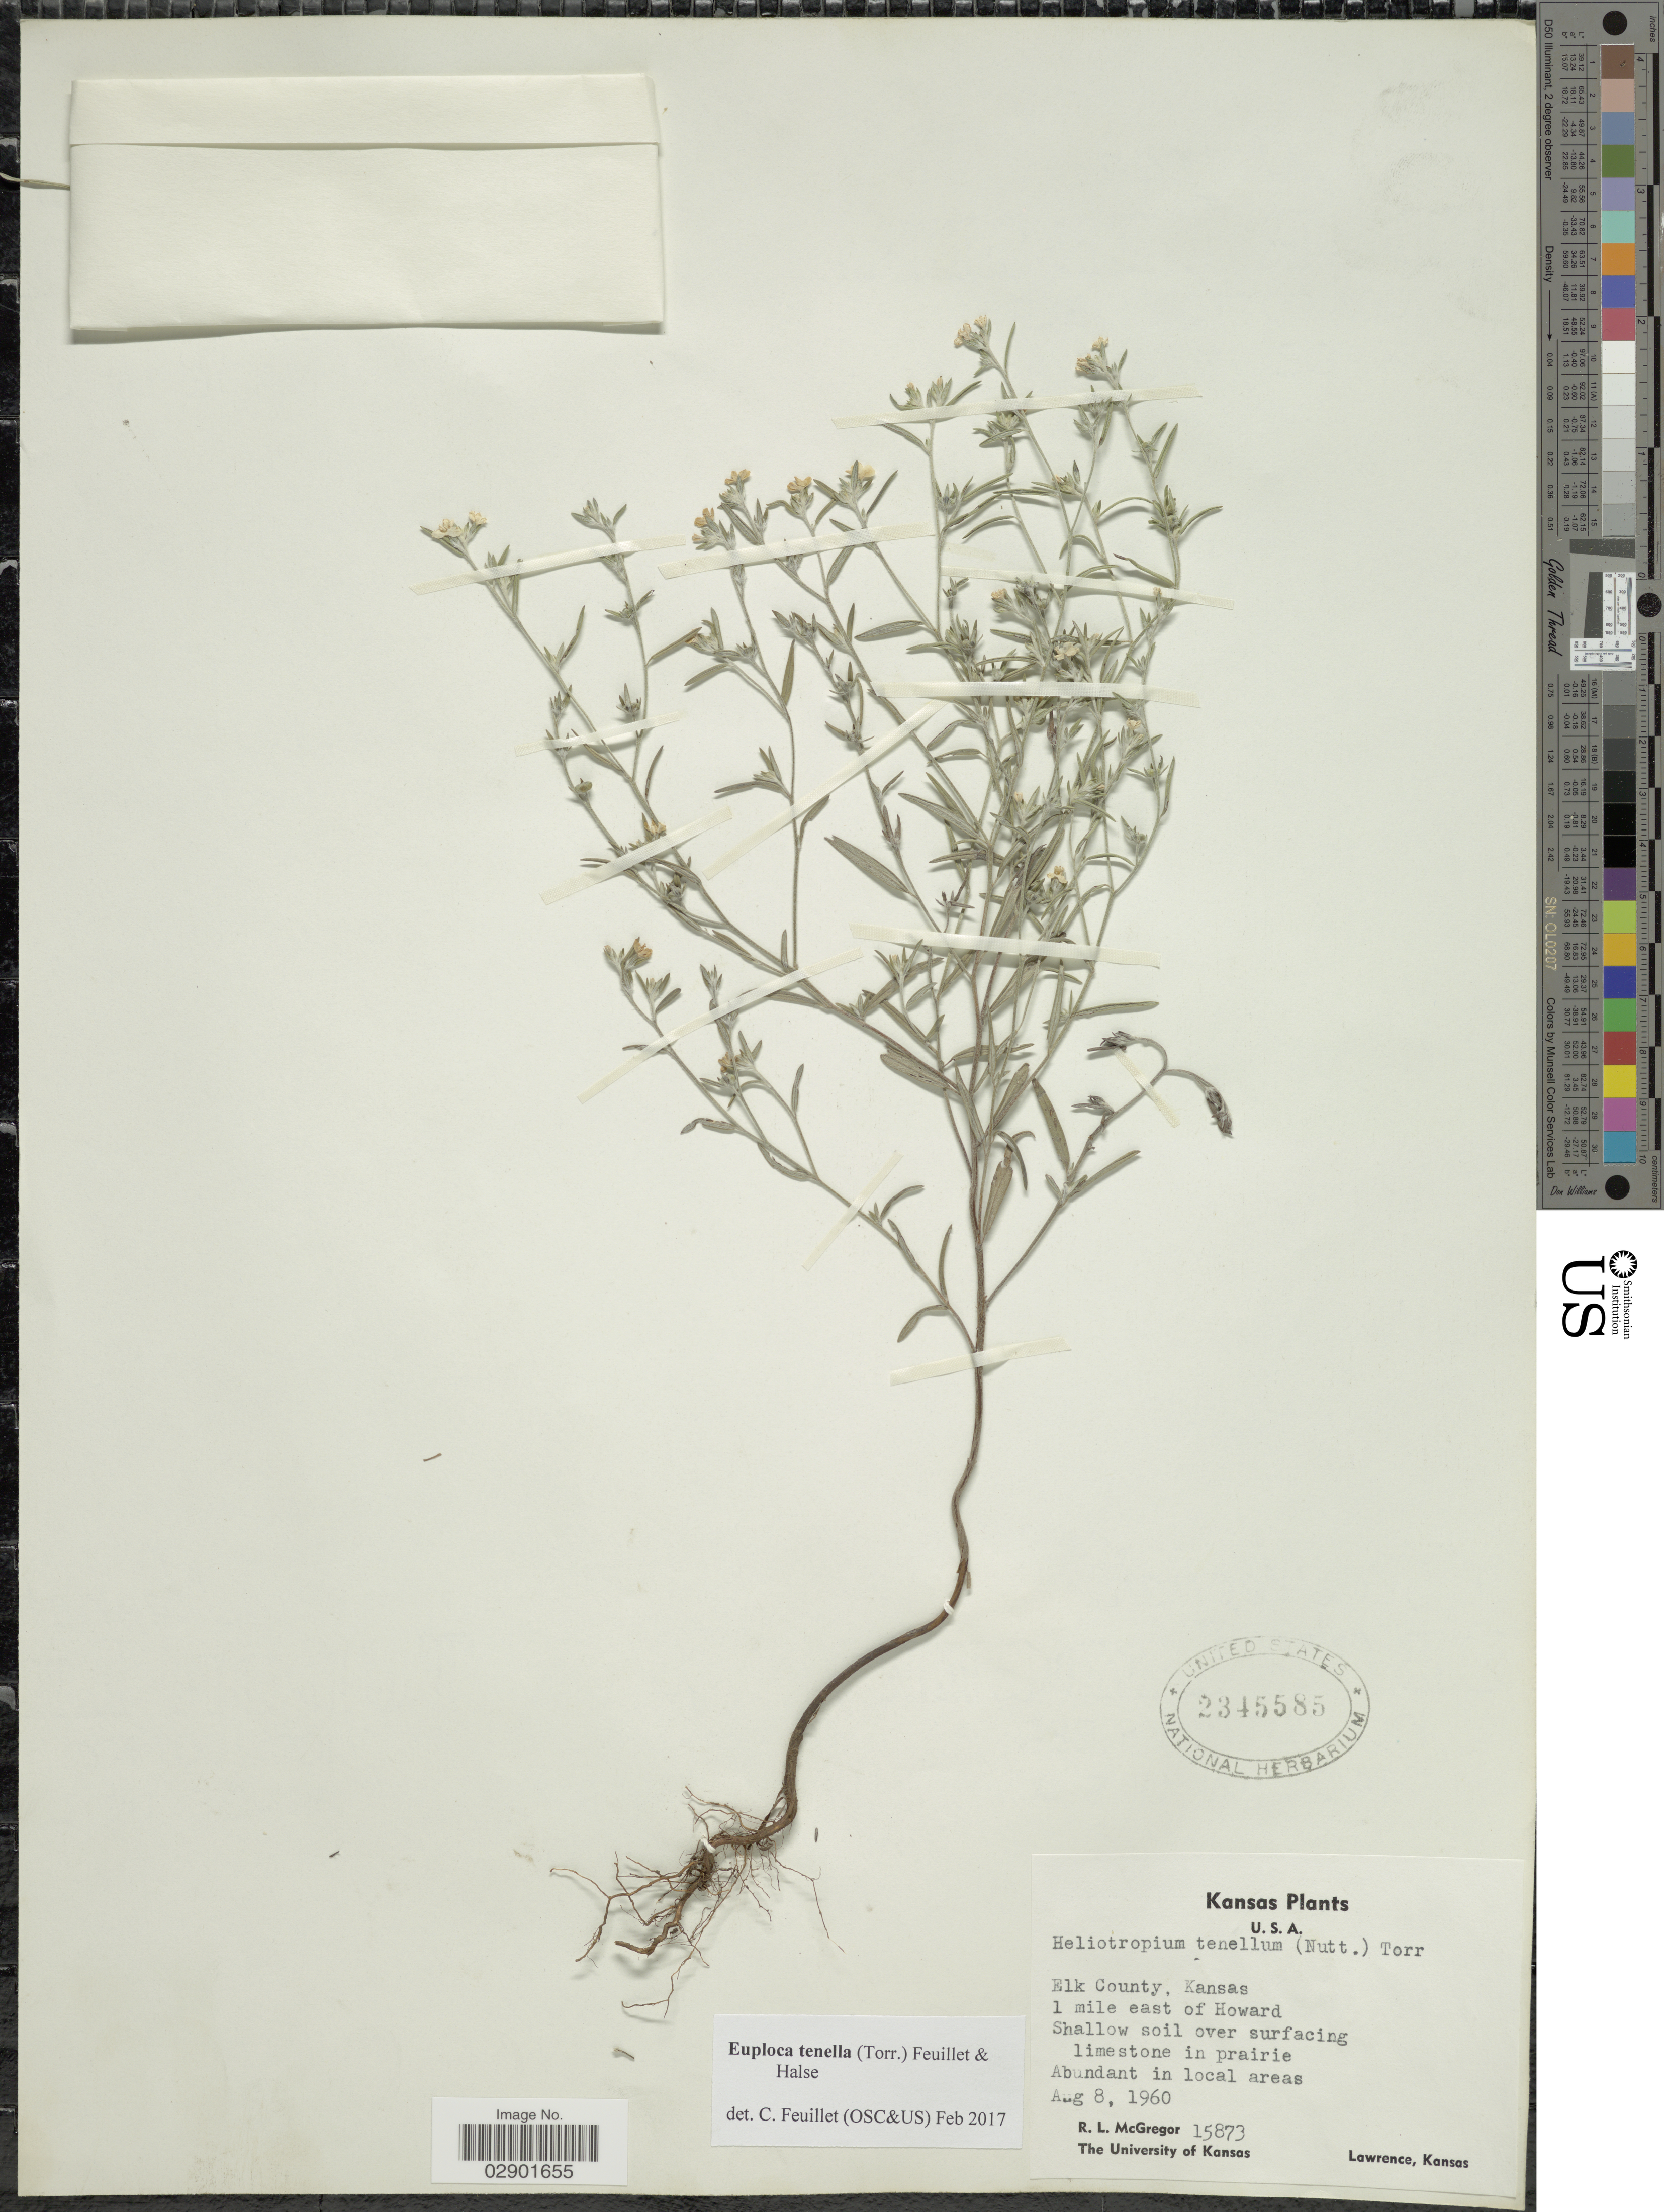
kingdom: Plantae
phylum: Tracheophyta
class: Magnoliopsida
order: Boraginales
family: Heliotropiaceae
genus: Euploca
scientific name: Euploca polyphylla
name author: (Lehm.) J.I.M. Melo & Semir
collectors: R. McGregor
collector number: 15873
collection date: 1960-08-08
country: United States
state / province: Kansas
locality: Elk County, Kansas 1 mile east of Howard Shallow soil over surfacing limestone in prairie.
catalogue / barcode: US 2345585